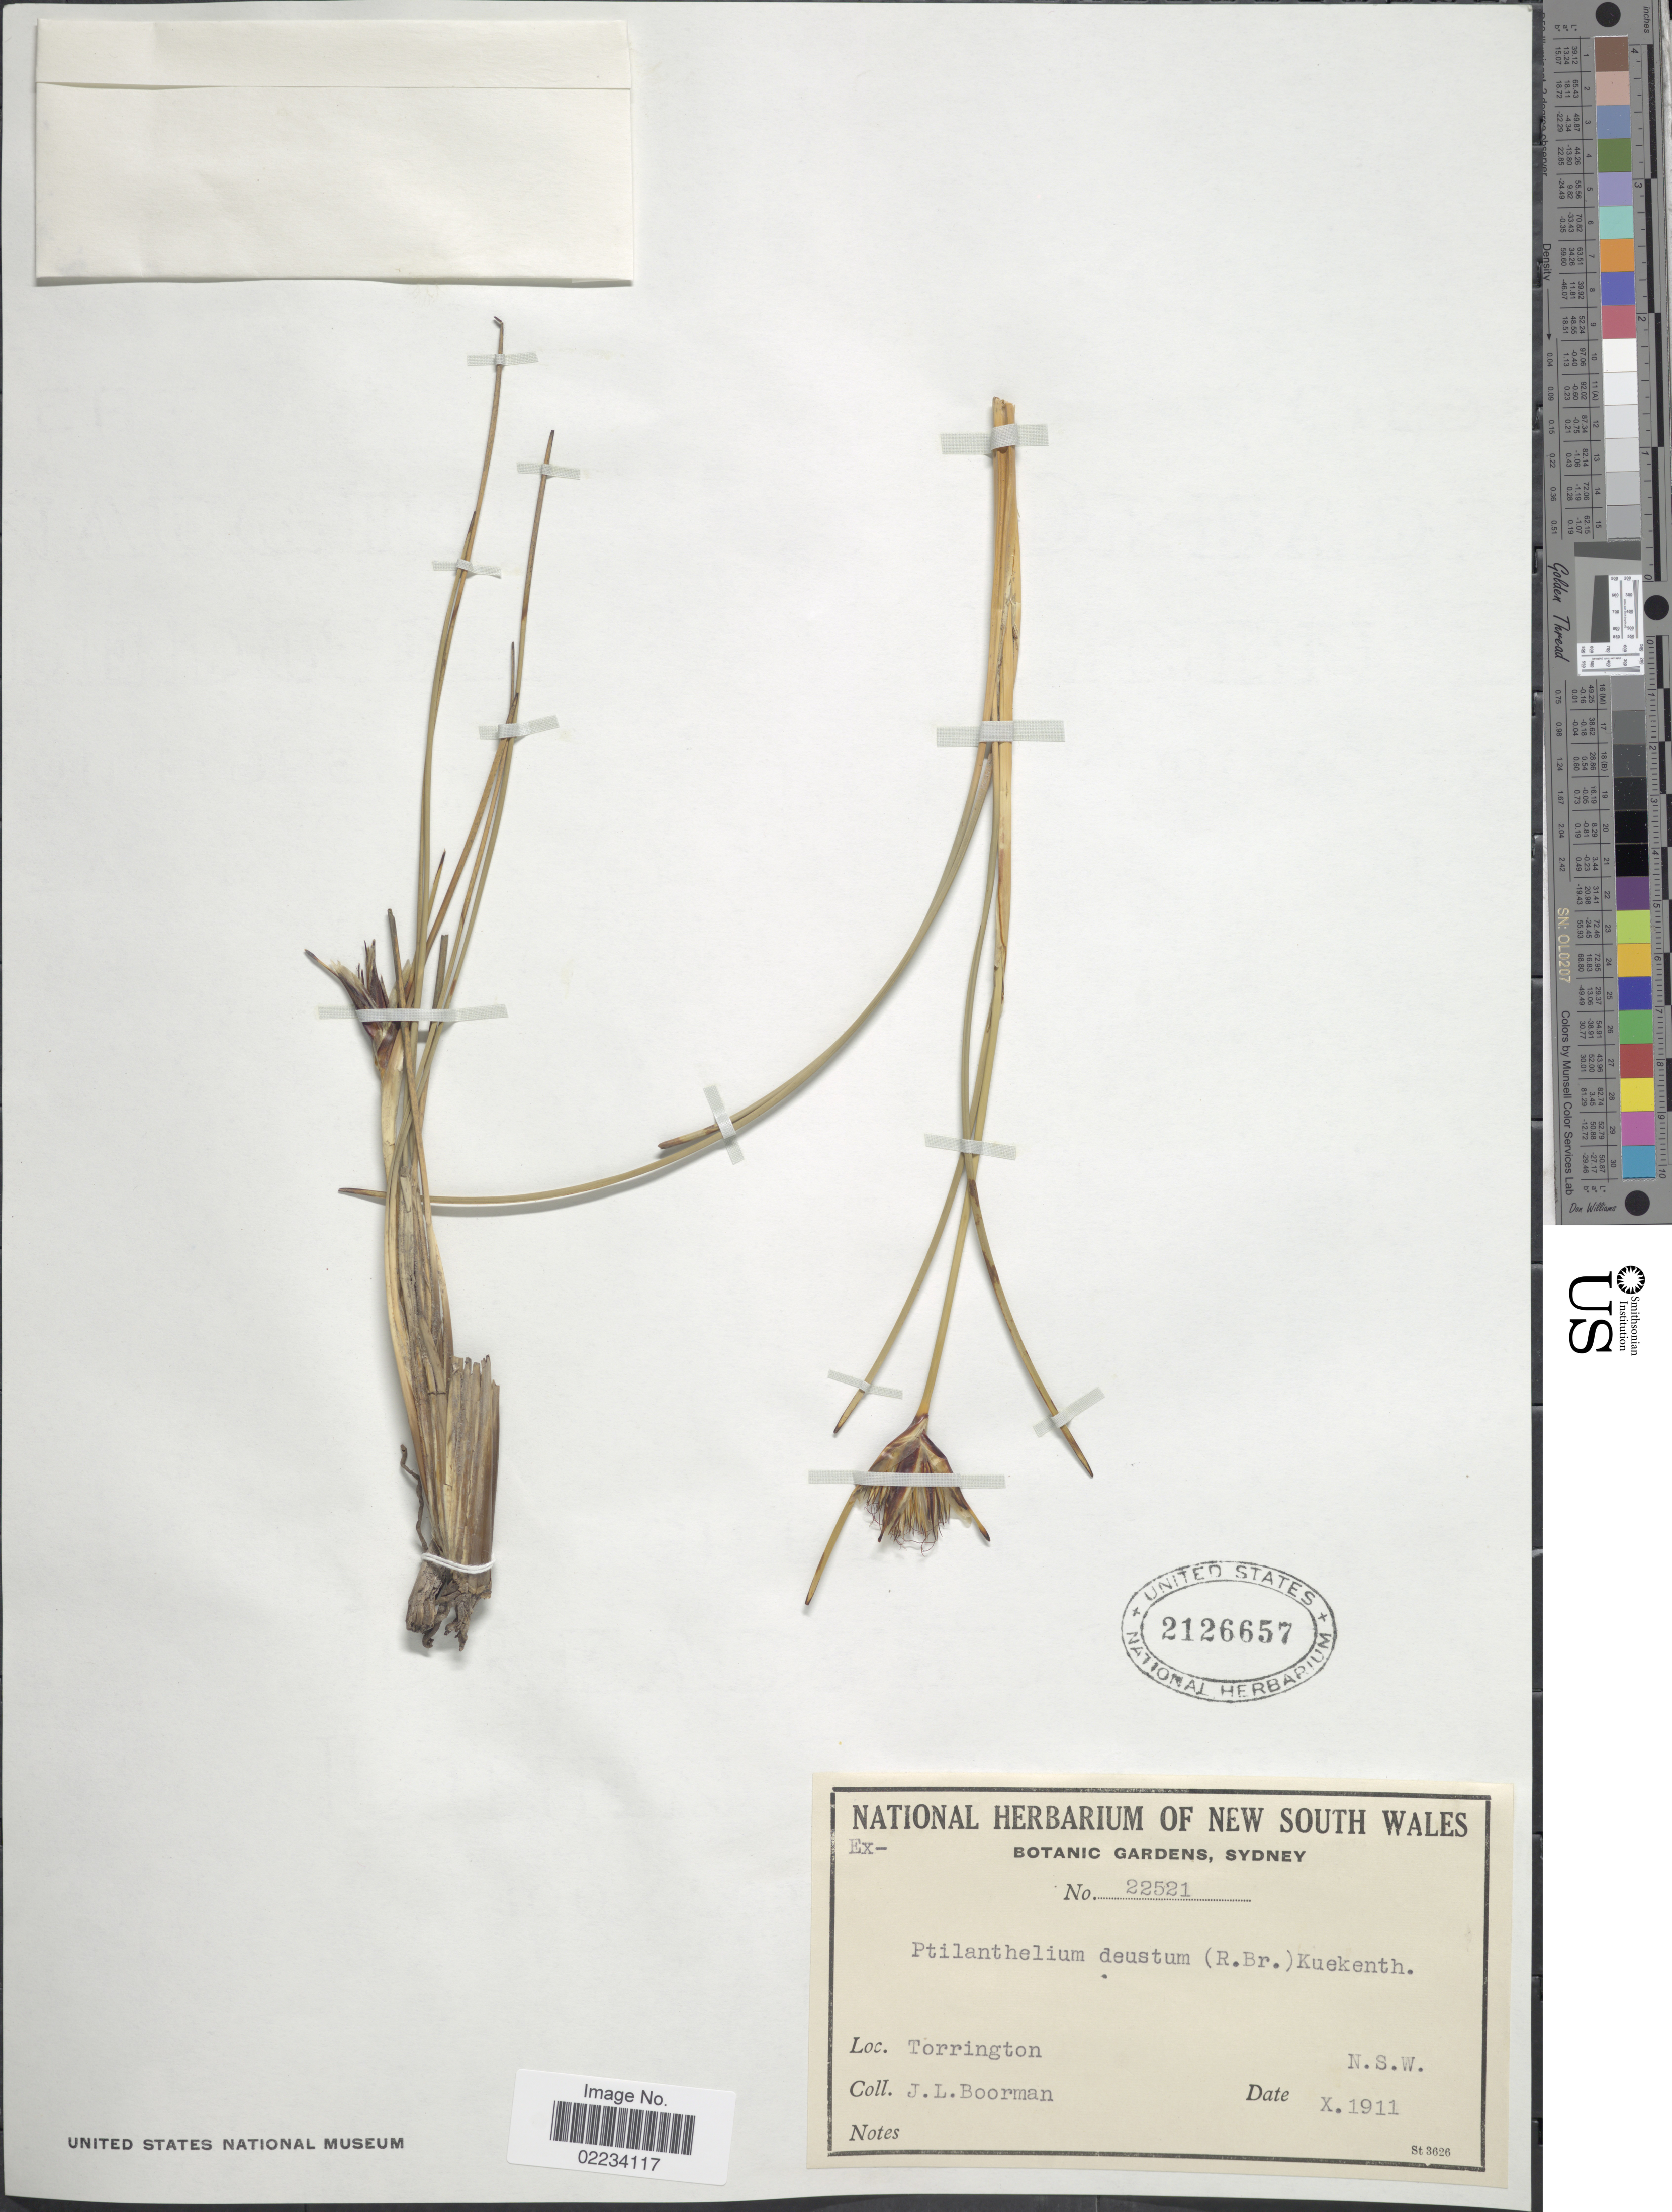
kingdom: Plantae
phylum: Tracheophyta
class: Liliopsida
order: Poales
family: Cyperaceae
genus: Ptilothrix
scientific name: Ptilothrix deusta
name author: (R. Br.) K.L. Wilson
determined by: Strong, Mark T., (BOT), Smithsonian Institution - National Museum of Natural History (UNITED STATES)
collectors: J. Boorman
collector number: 22521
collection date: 1911-10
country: Australia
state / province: New South Wales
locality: Torrington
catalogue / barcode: US 2126657